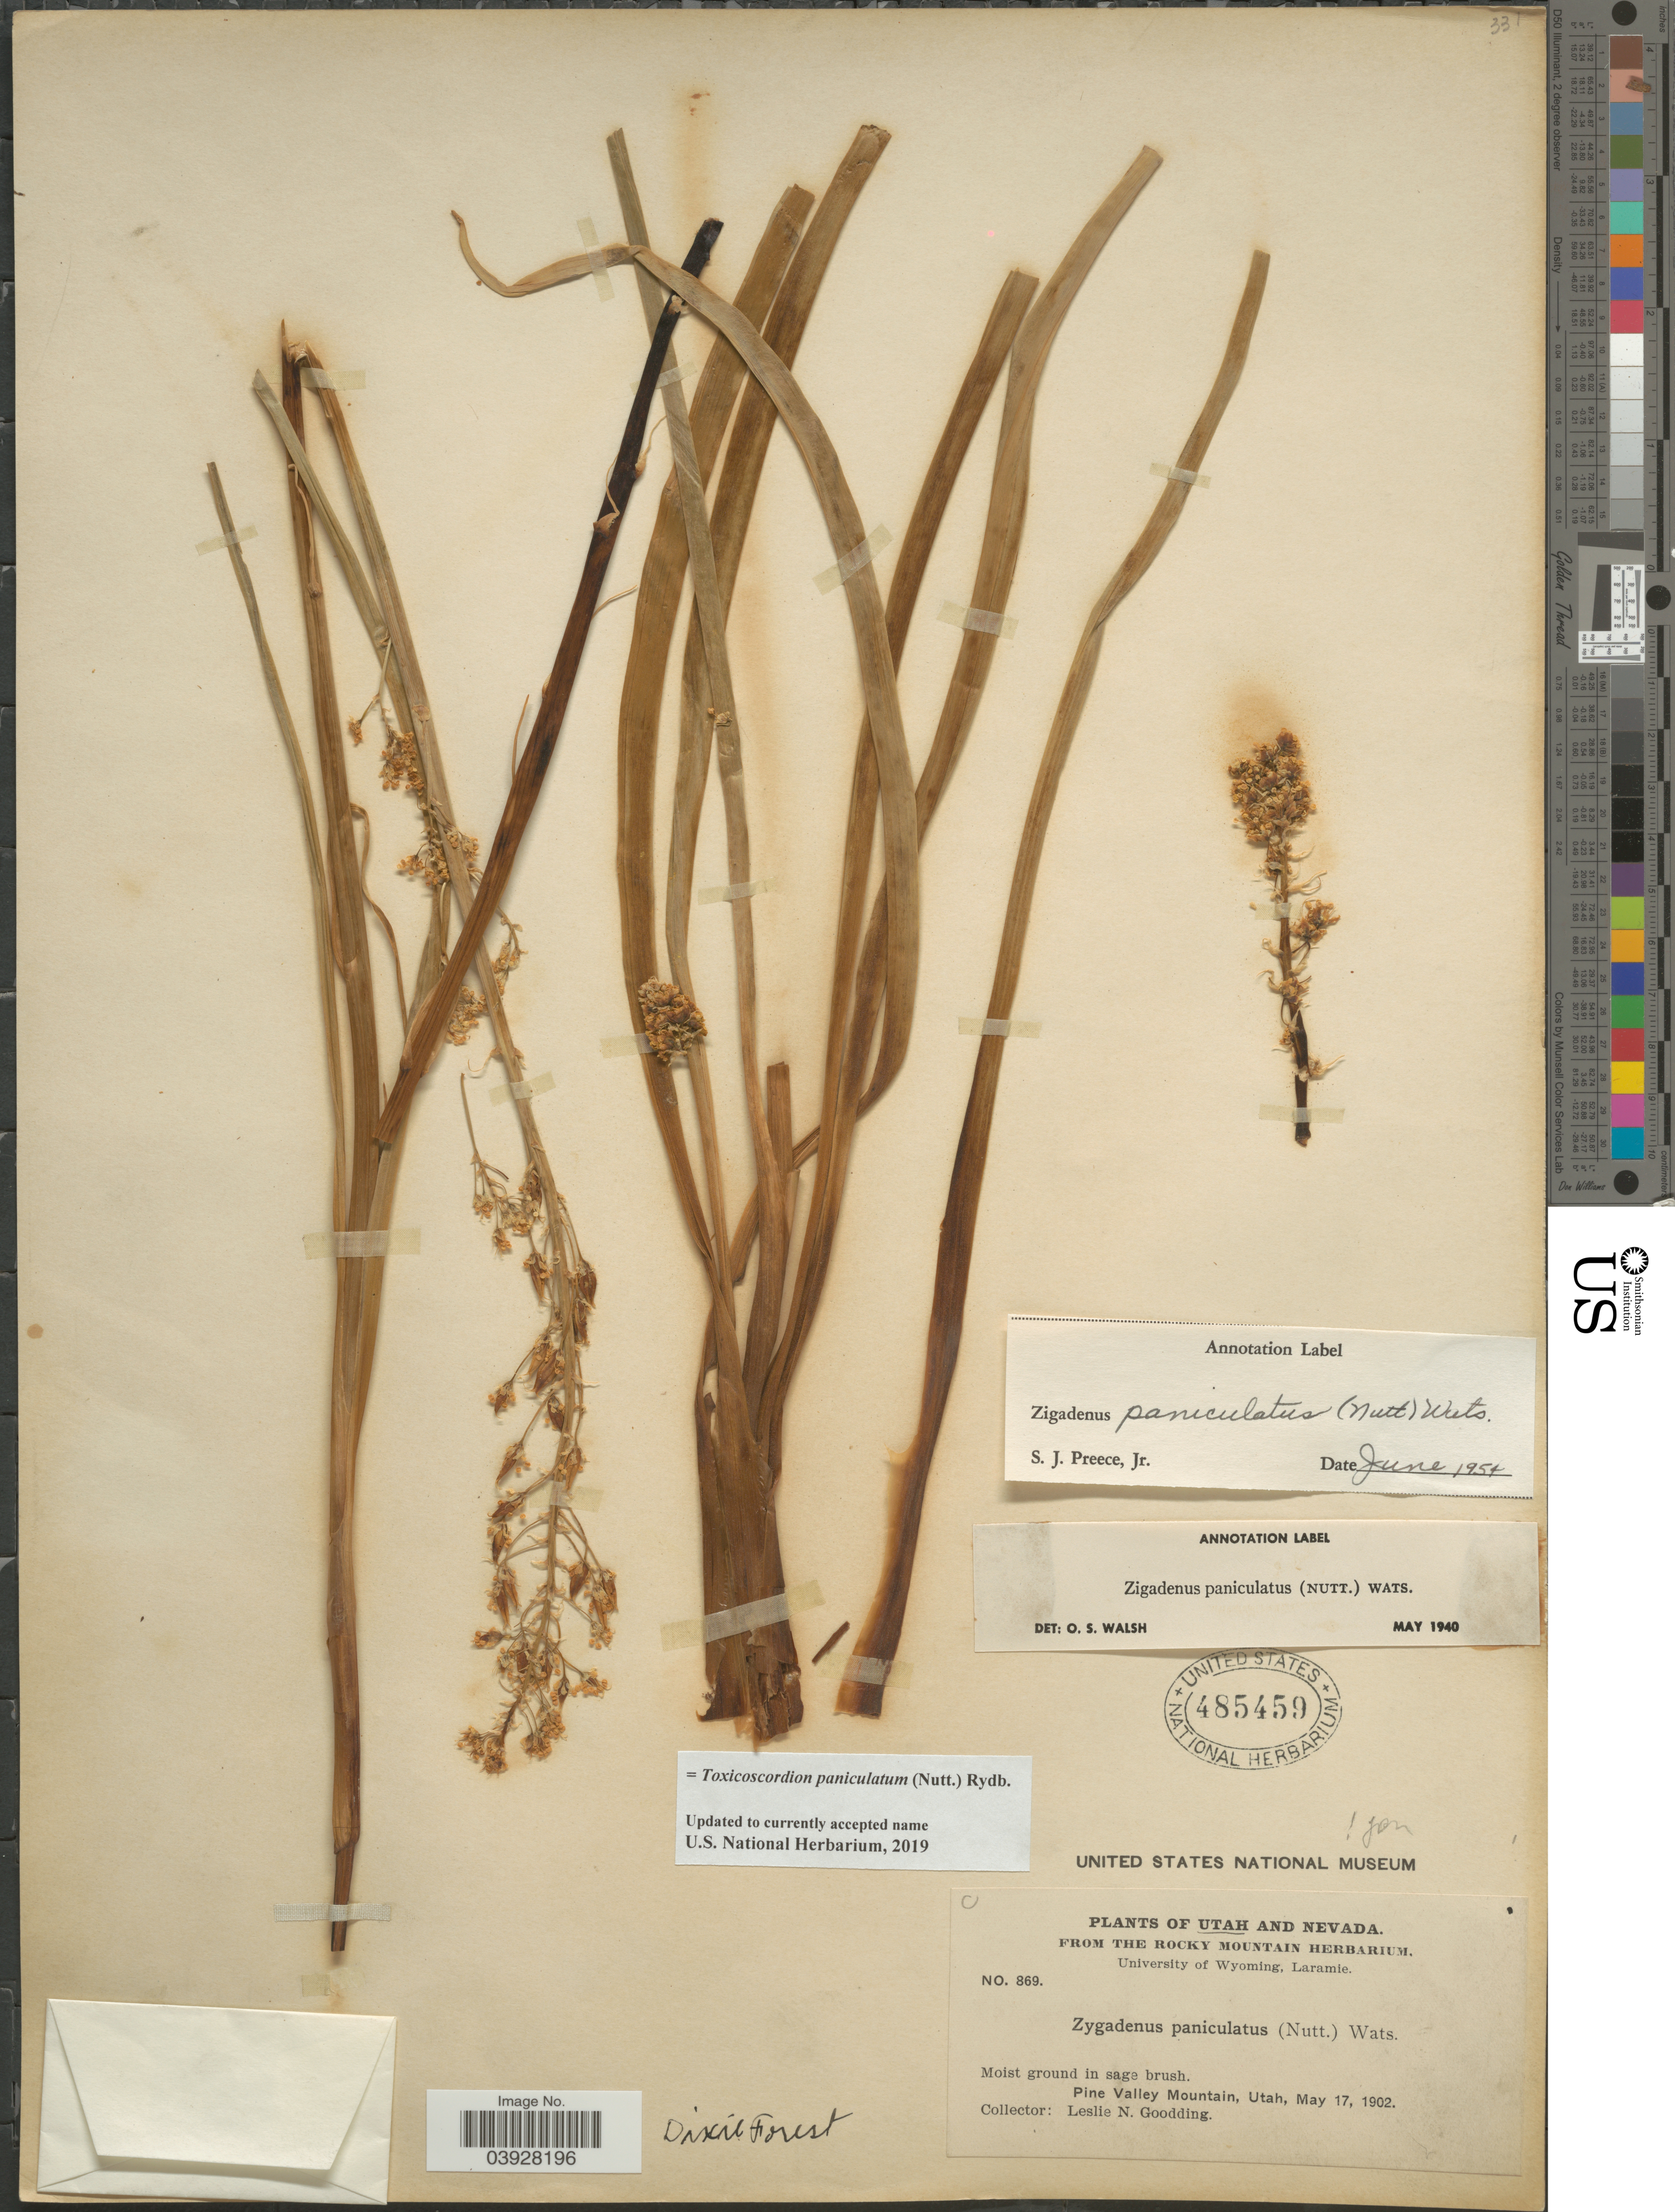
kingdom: Plantae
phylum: Tracheophyta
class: Liliopsida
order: Liliales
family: Melanthiaceae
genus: Toxicoscordion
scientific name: Toxicoscordion paniculatum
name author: (Nutt.) Rydb.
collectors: L. N. Goodding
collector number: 869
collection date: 1902-05-17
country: United States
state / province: Utah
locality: Pine Valley Mountain. Dixie Forest.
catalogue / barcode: US 485459